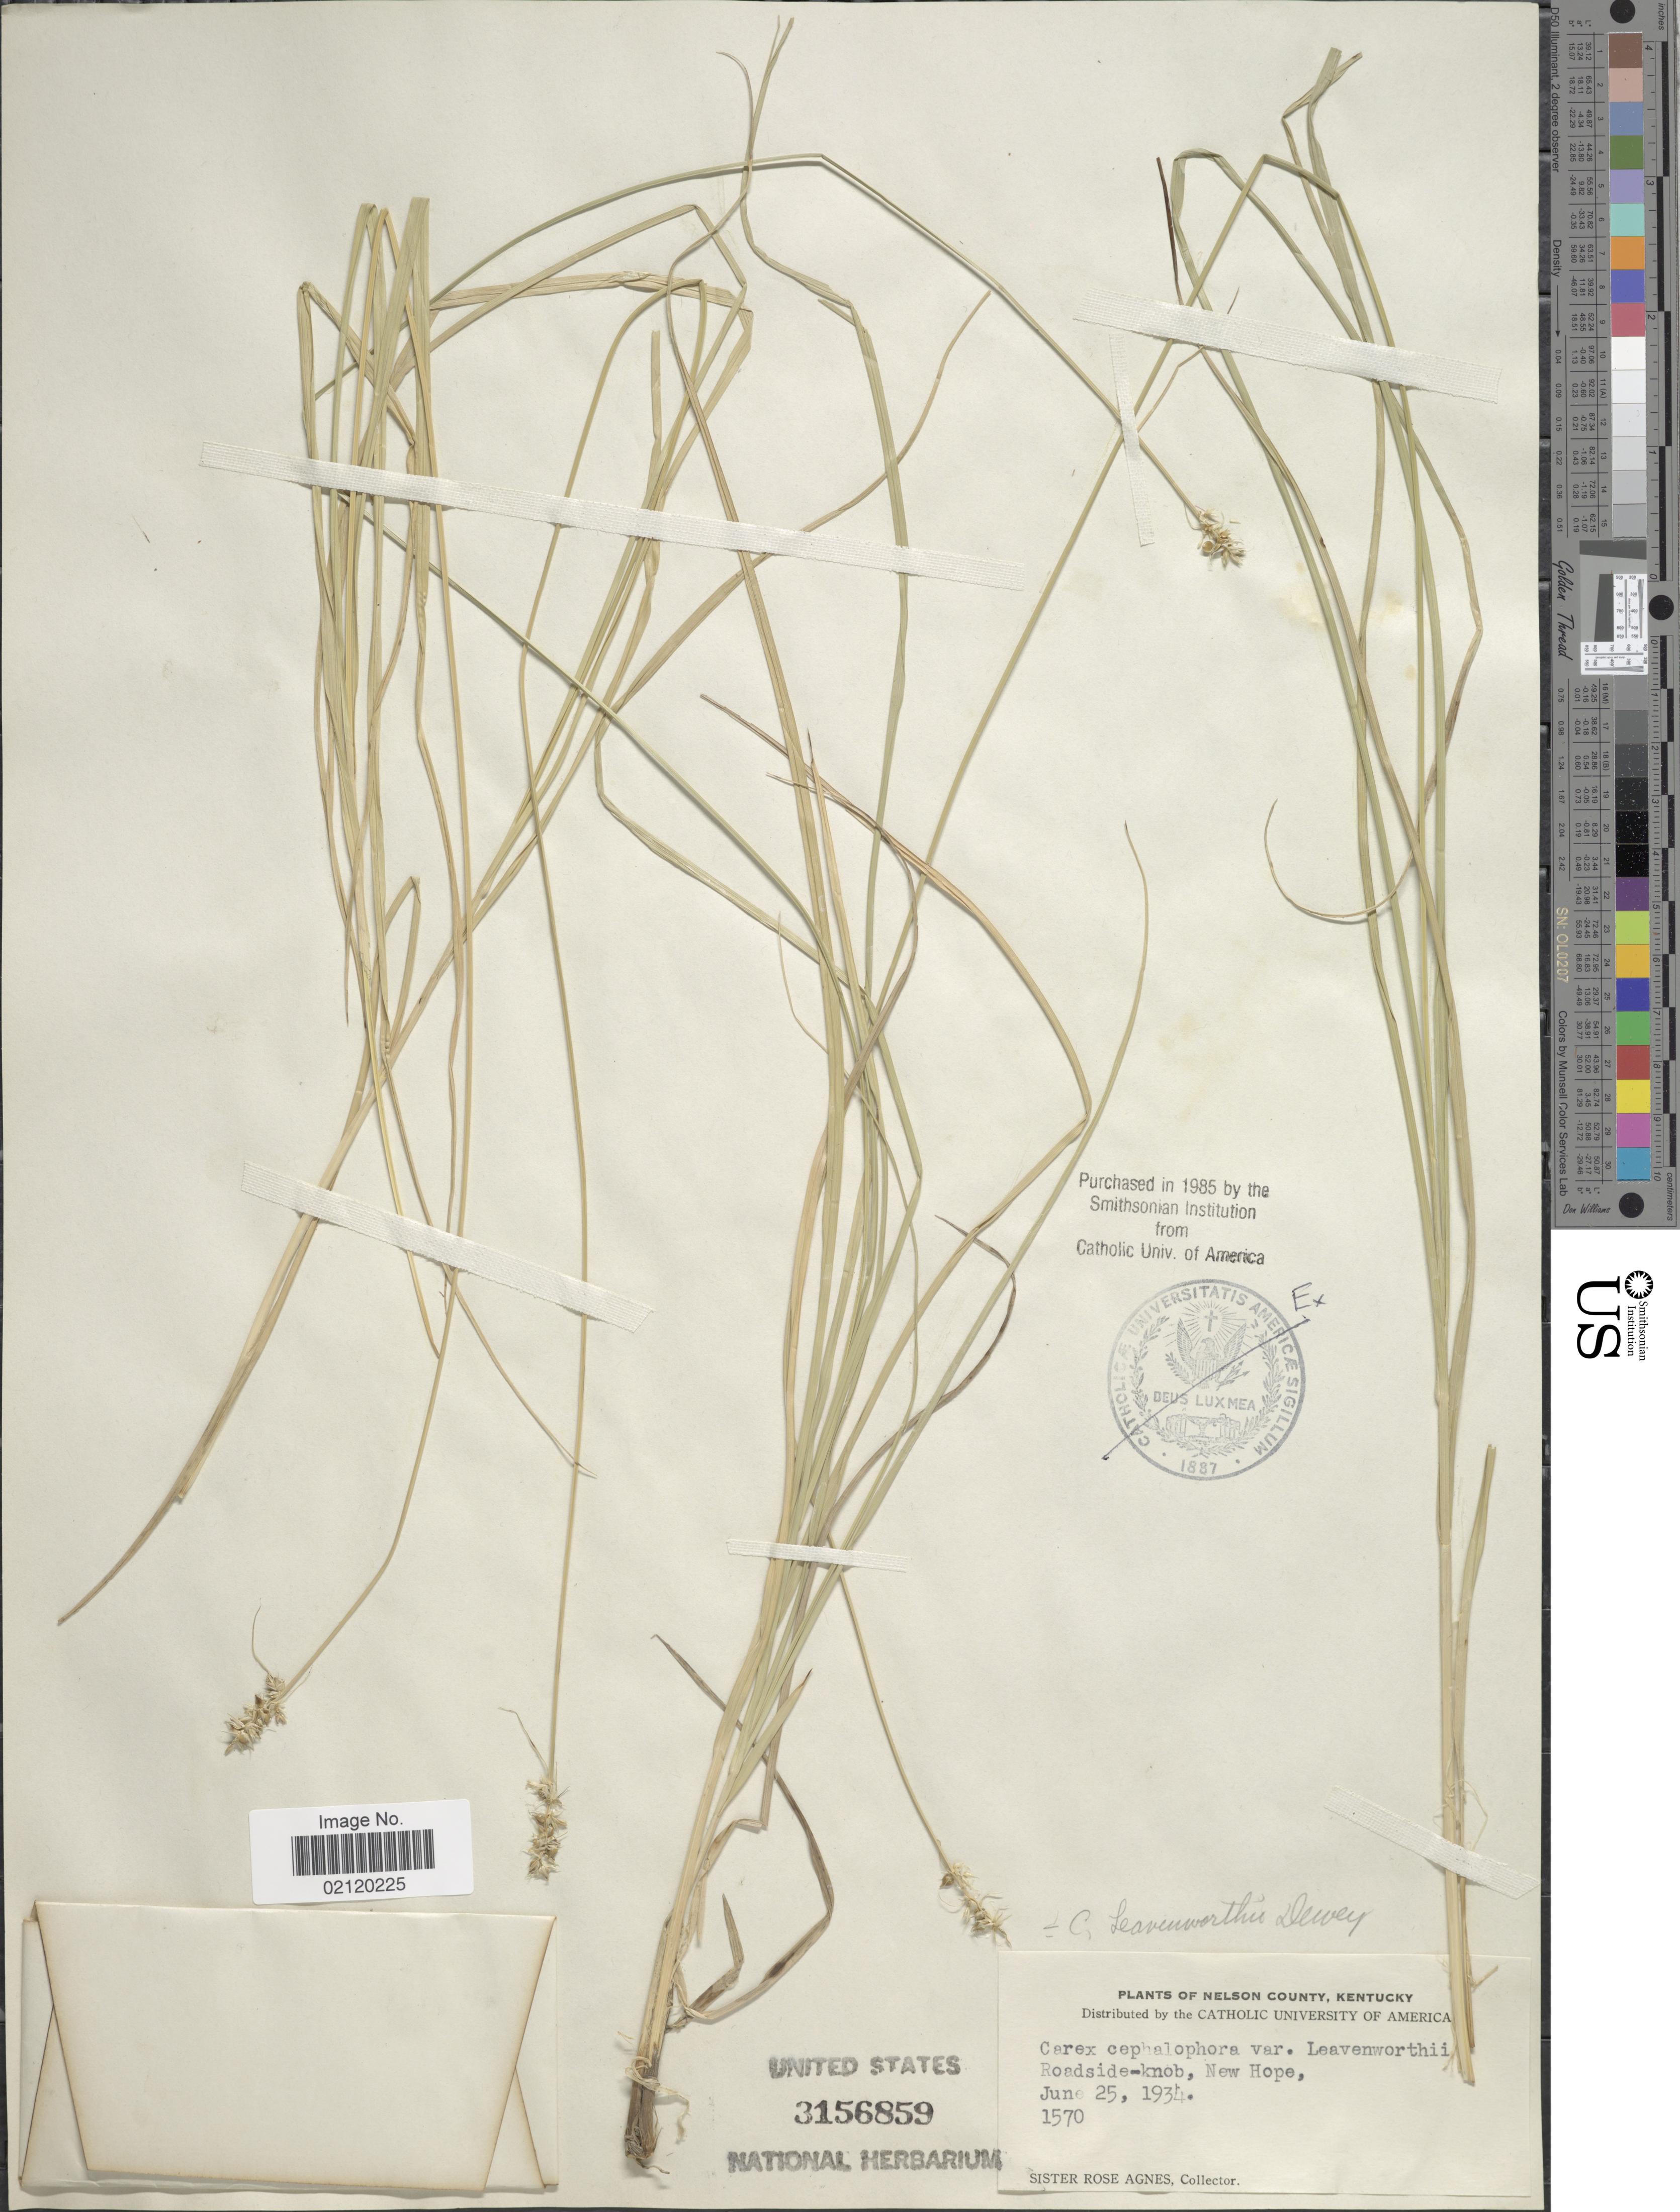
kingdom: Plantae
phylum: Tracheophyta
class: Liliopsida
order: Poales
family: Cyperaceae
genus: Carex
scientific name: Carex leavenworthii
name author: Dewey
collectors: Sister Rose Agnes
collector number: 1570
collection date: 1934-06-25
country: United States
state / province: Kentucky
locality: Nelson County, New Hope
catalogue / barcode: US 3156859